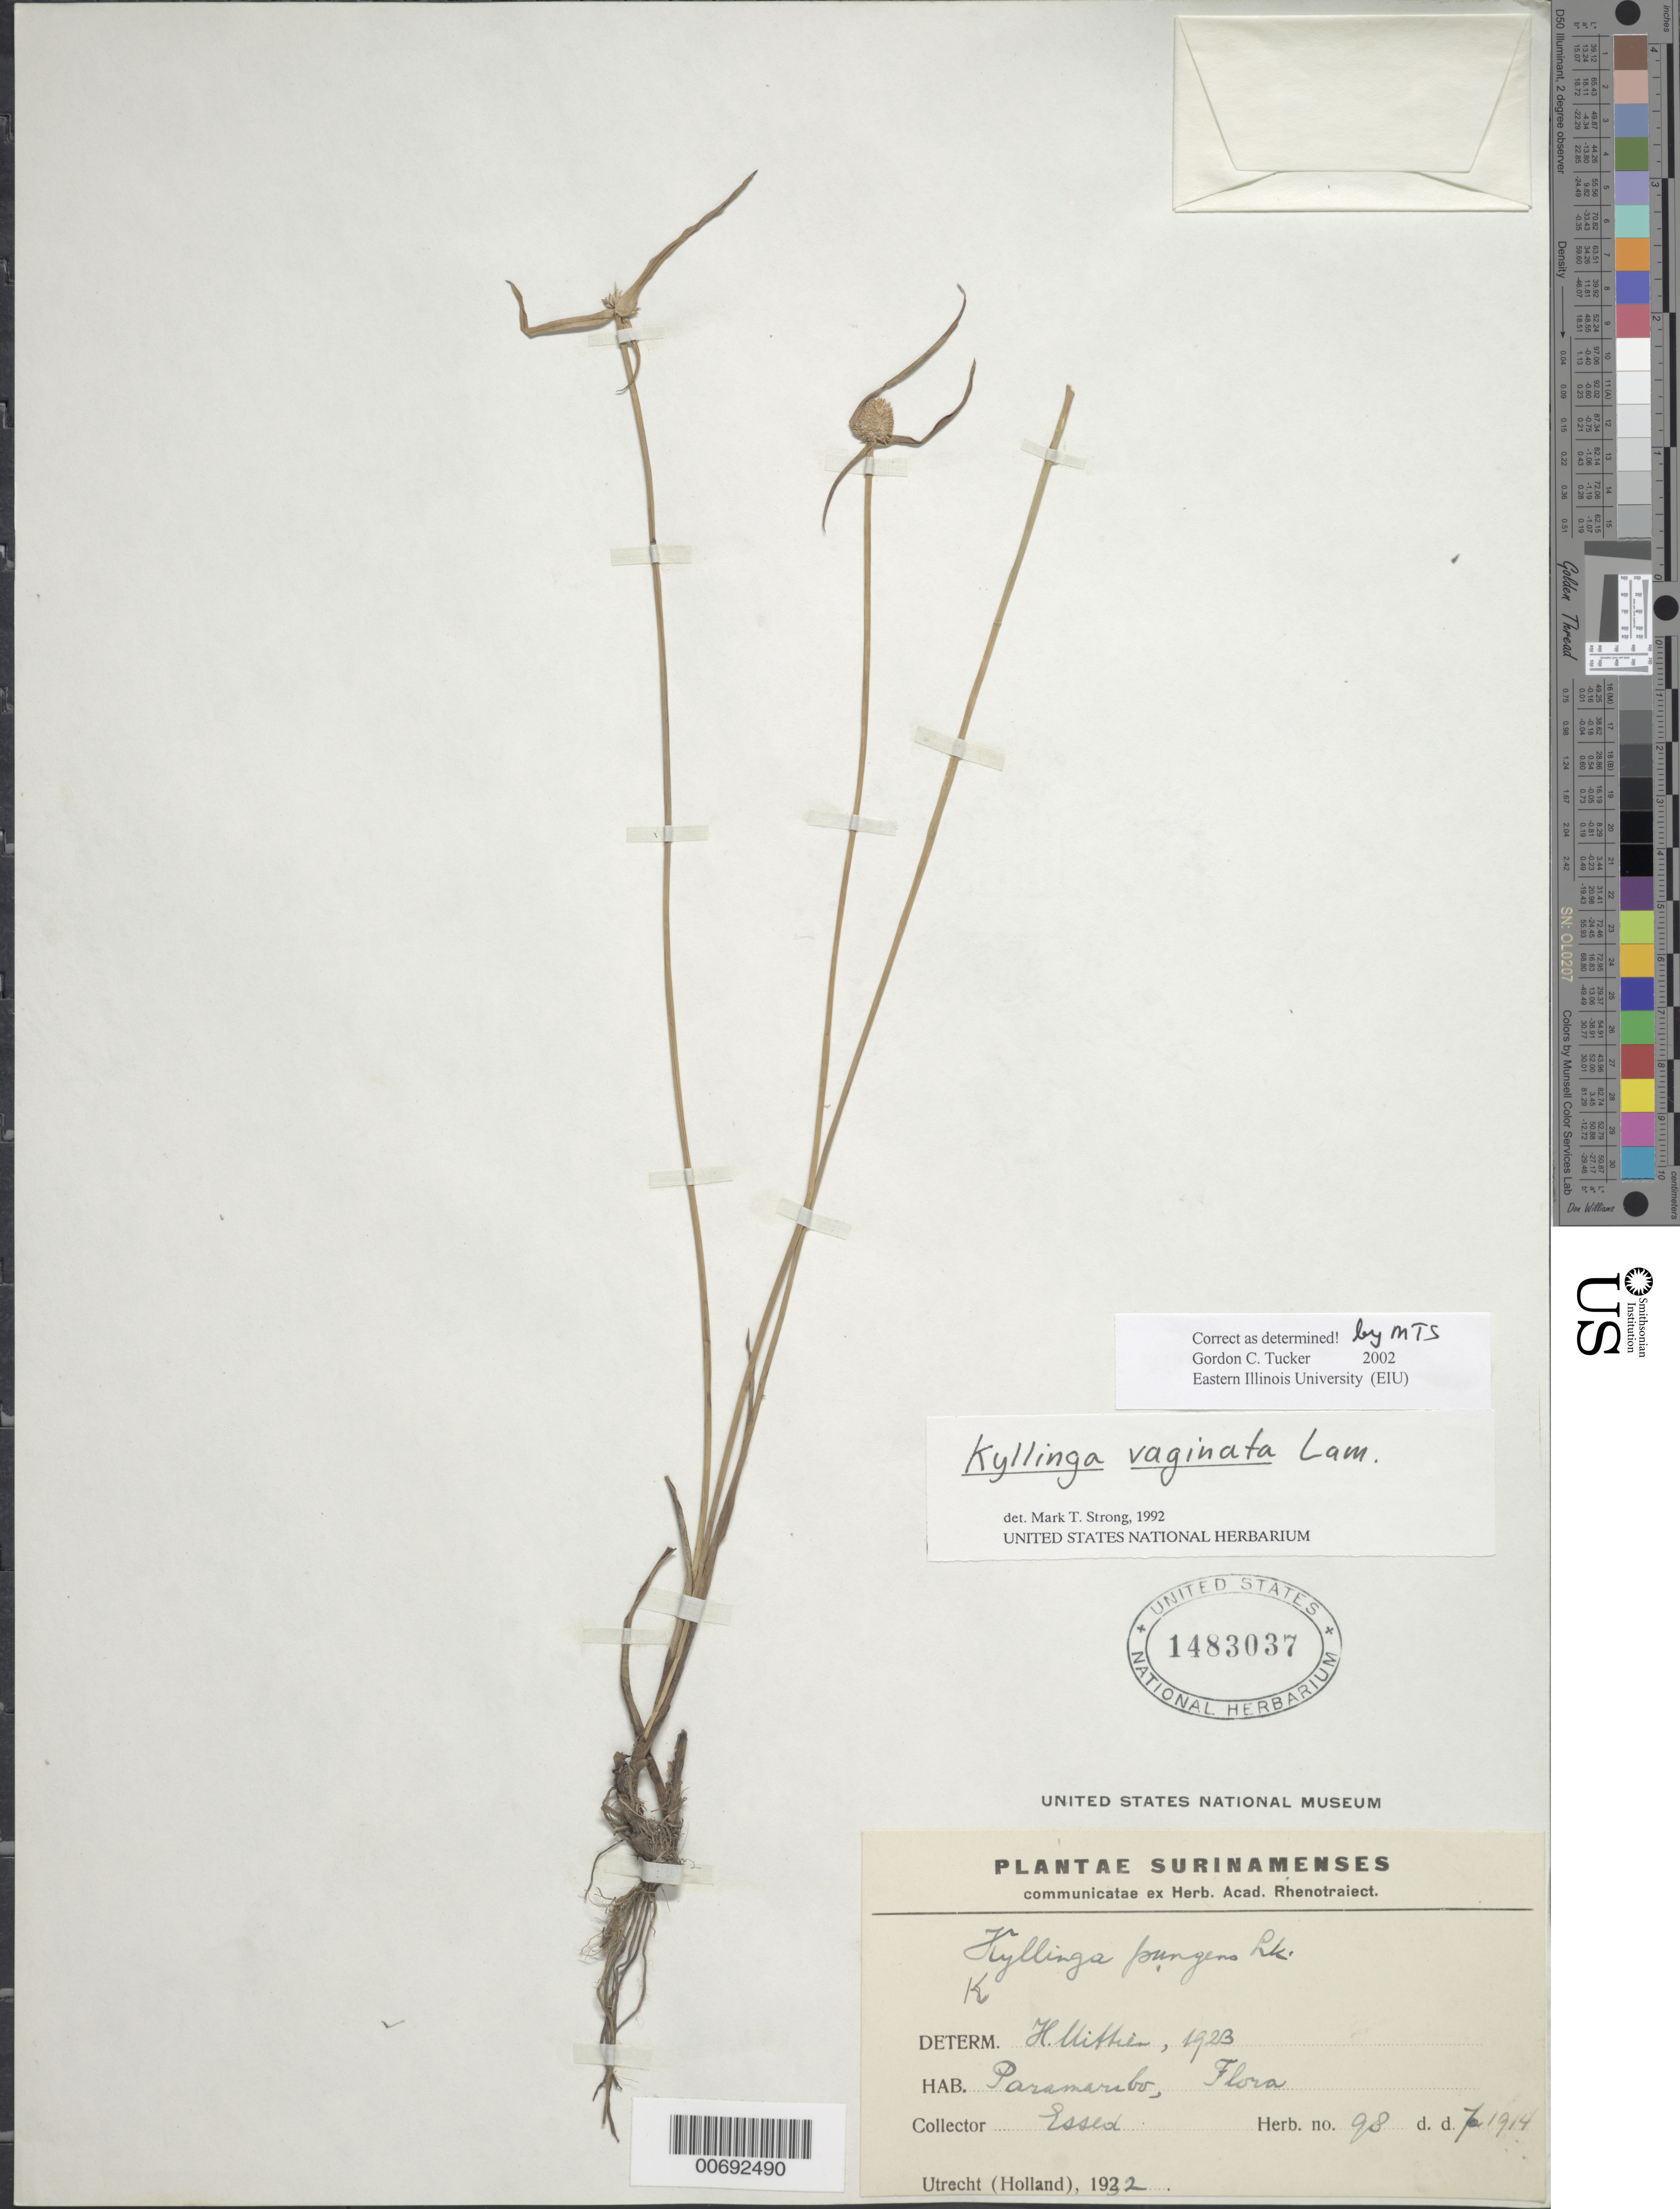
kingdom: Plantae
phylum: Tracheophyta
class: Liliopsida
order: Poales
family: Cyperaceae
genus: Cyperus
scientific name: Cyperus obtusatus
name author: (J. Presl & C. Presl) Mattf. & Kük.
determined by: Strong, M. T., (US), Smithsonian Institution - National Museum of Natural History (UNITED STATES)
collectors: E. Essed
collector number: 98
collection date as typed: Jul-14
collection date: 1914-07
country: Suriname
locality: Paramaribo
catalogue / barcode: US 1483037